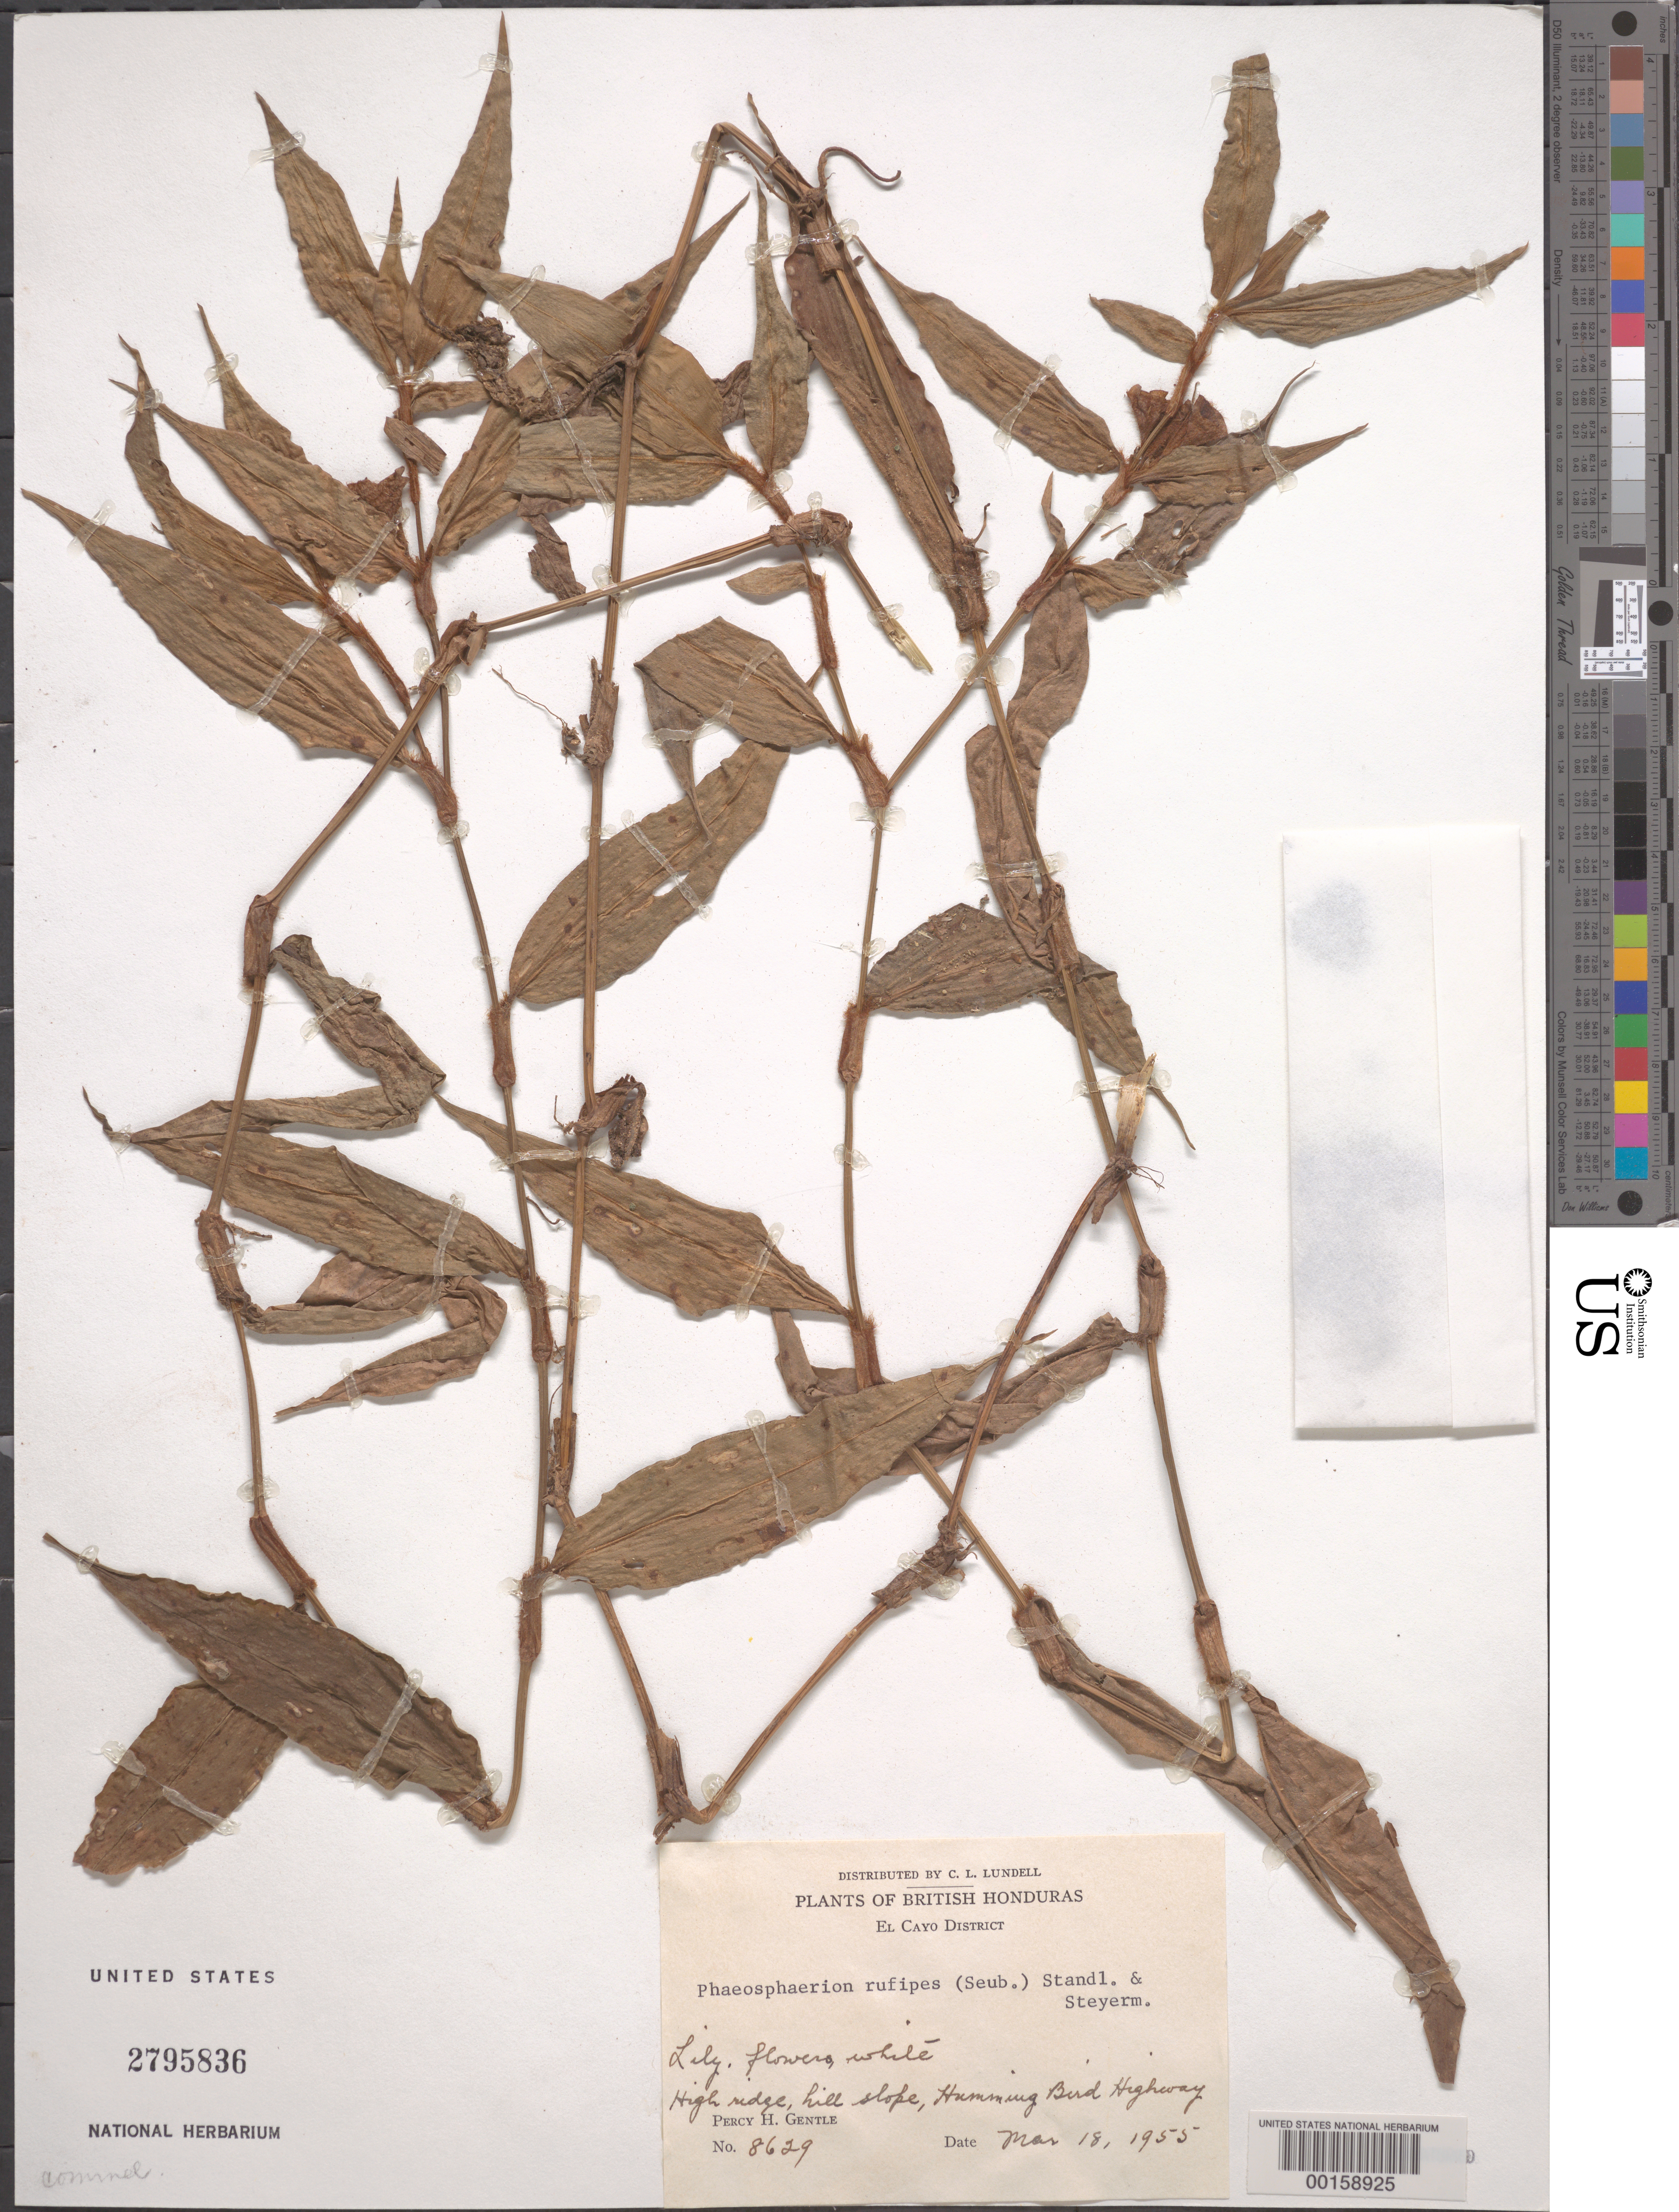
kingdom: Plantae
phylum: Tracheophyta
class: Liliopsida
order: Commelinales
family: Commelinaceae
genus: Commelina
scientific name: Commelina rufipes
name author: Seub.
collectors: P. H. Gentle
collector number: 8629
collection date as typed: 18 Mar 1955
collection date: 1955-03-18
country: Belize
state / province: Cayo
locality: Hummingbird Highway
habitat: High ridge, slope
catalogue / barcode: US 2795836